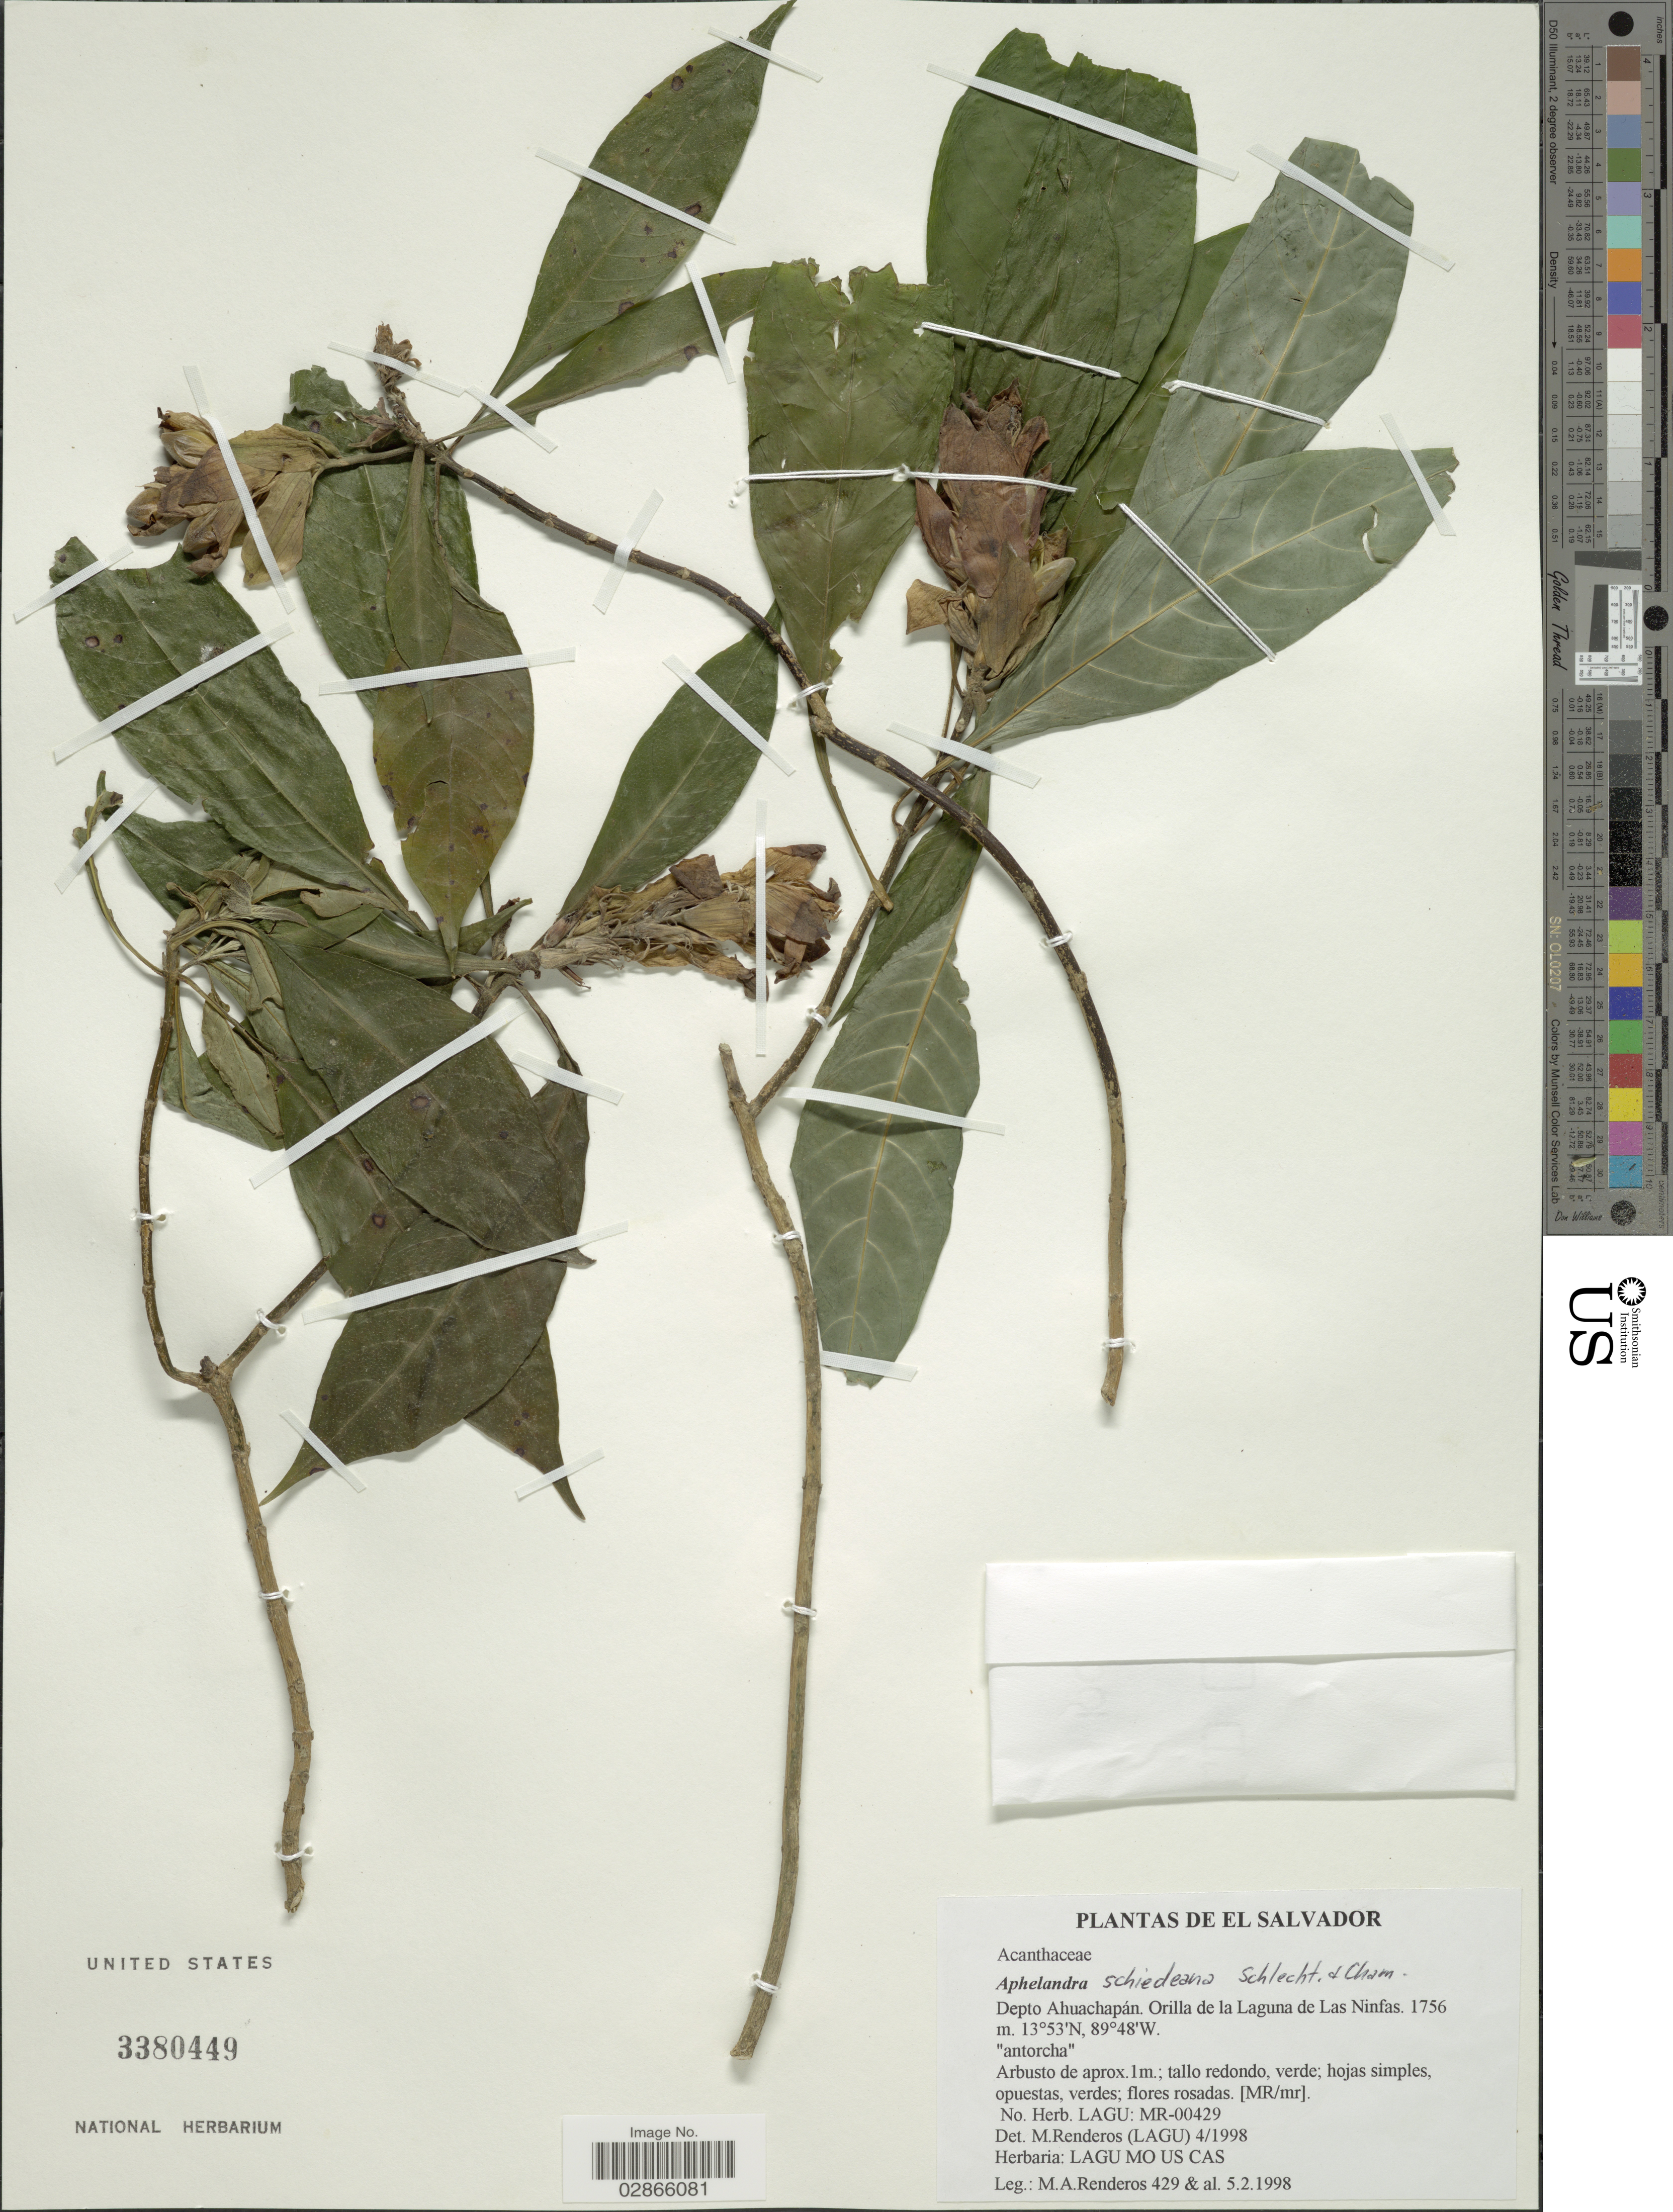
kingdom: Plantae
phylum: Tracheophyta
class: Magnoliopsida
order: Lamiales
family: Acanthaceae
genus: Aphelandra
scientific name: Aphelandra schiedeana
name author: Schltdl. & Cham.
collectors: M. Renderos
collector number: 429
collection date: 1998-02-05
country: El Salvador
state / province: Ahuachapan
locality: Depto Ahuachapán. Orilla de la Laguna de Las Ninfas.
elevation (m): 1756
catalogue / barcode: US 3380449